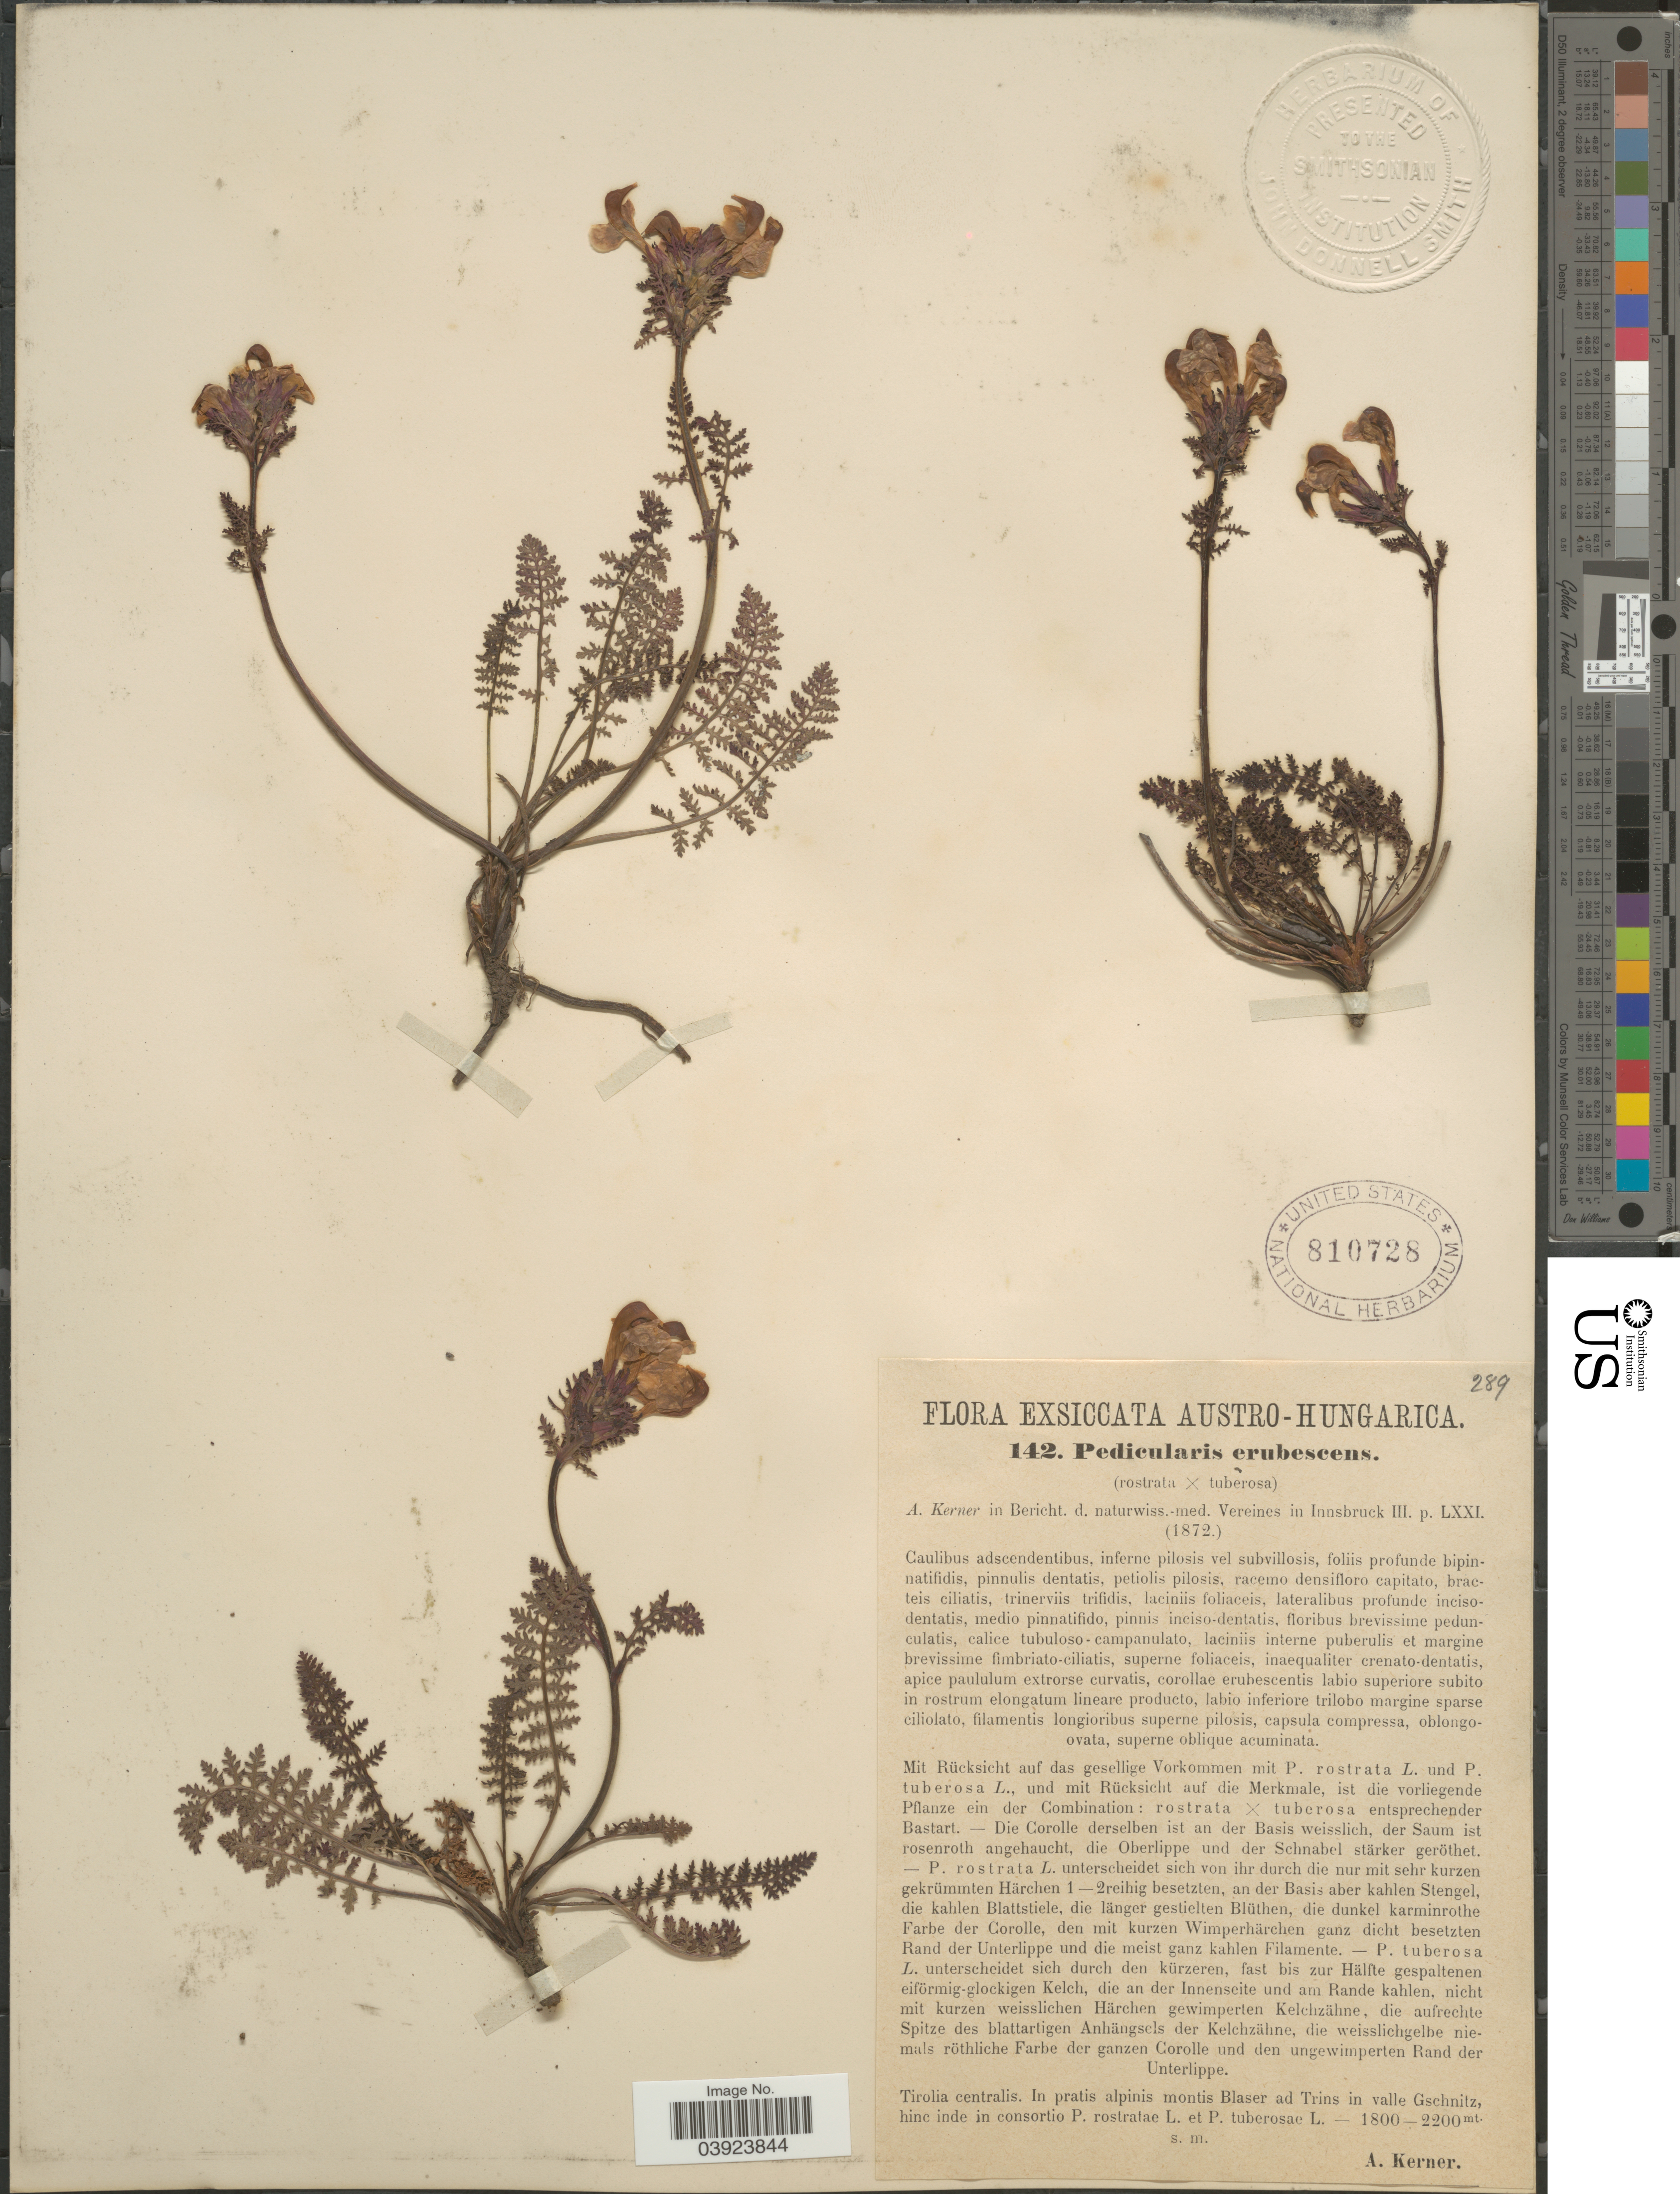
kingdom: Plantae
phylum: Tracheophyta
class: Magnoliopsida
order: Lamiales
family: Orobanchaceae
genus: Pedicularis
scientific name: Pedicularis erubescens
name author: A. Kern. ex Caruel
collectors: A. Kerner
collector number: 142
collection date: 1872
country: Austria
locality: Austro-Hungarica. Tirolia centralis. In pratis alpinis montis Blaser ad Trins in valle Gschnitz.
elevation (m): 1800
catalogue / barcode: US 810728